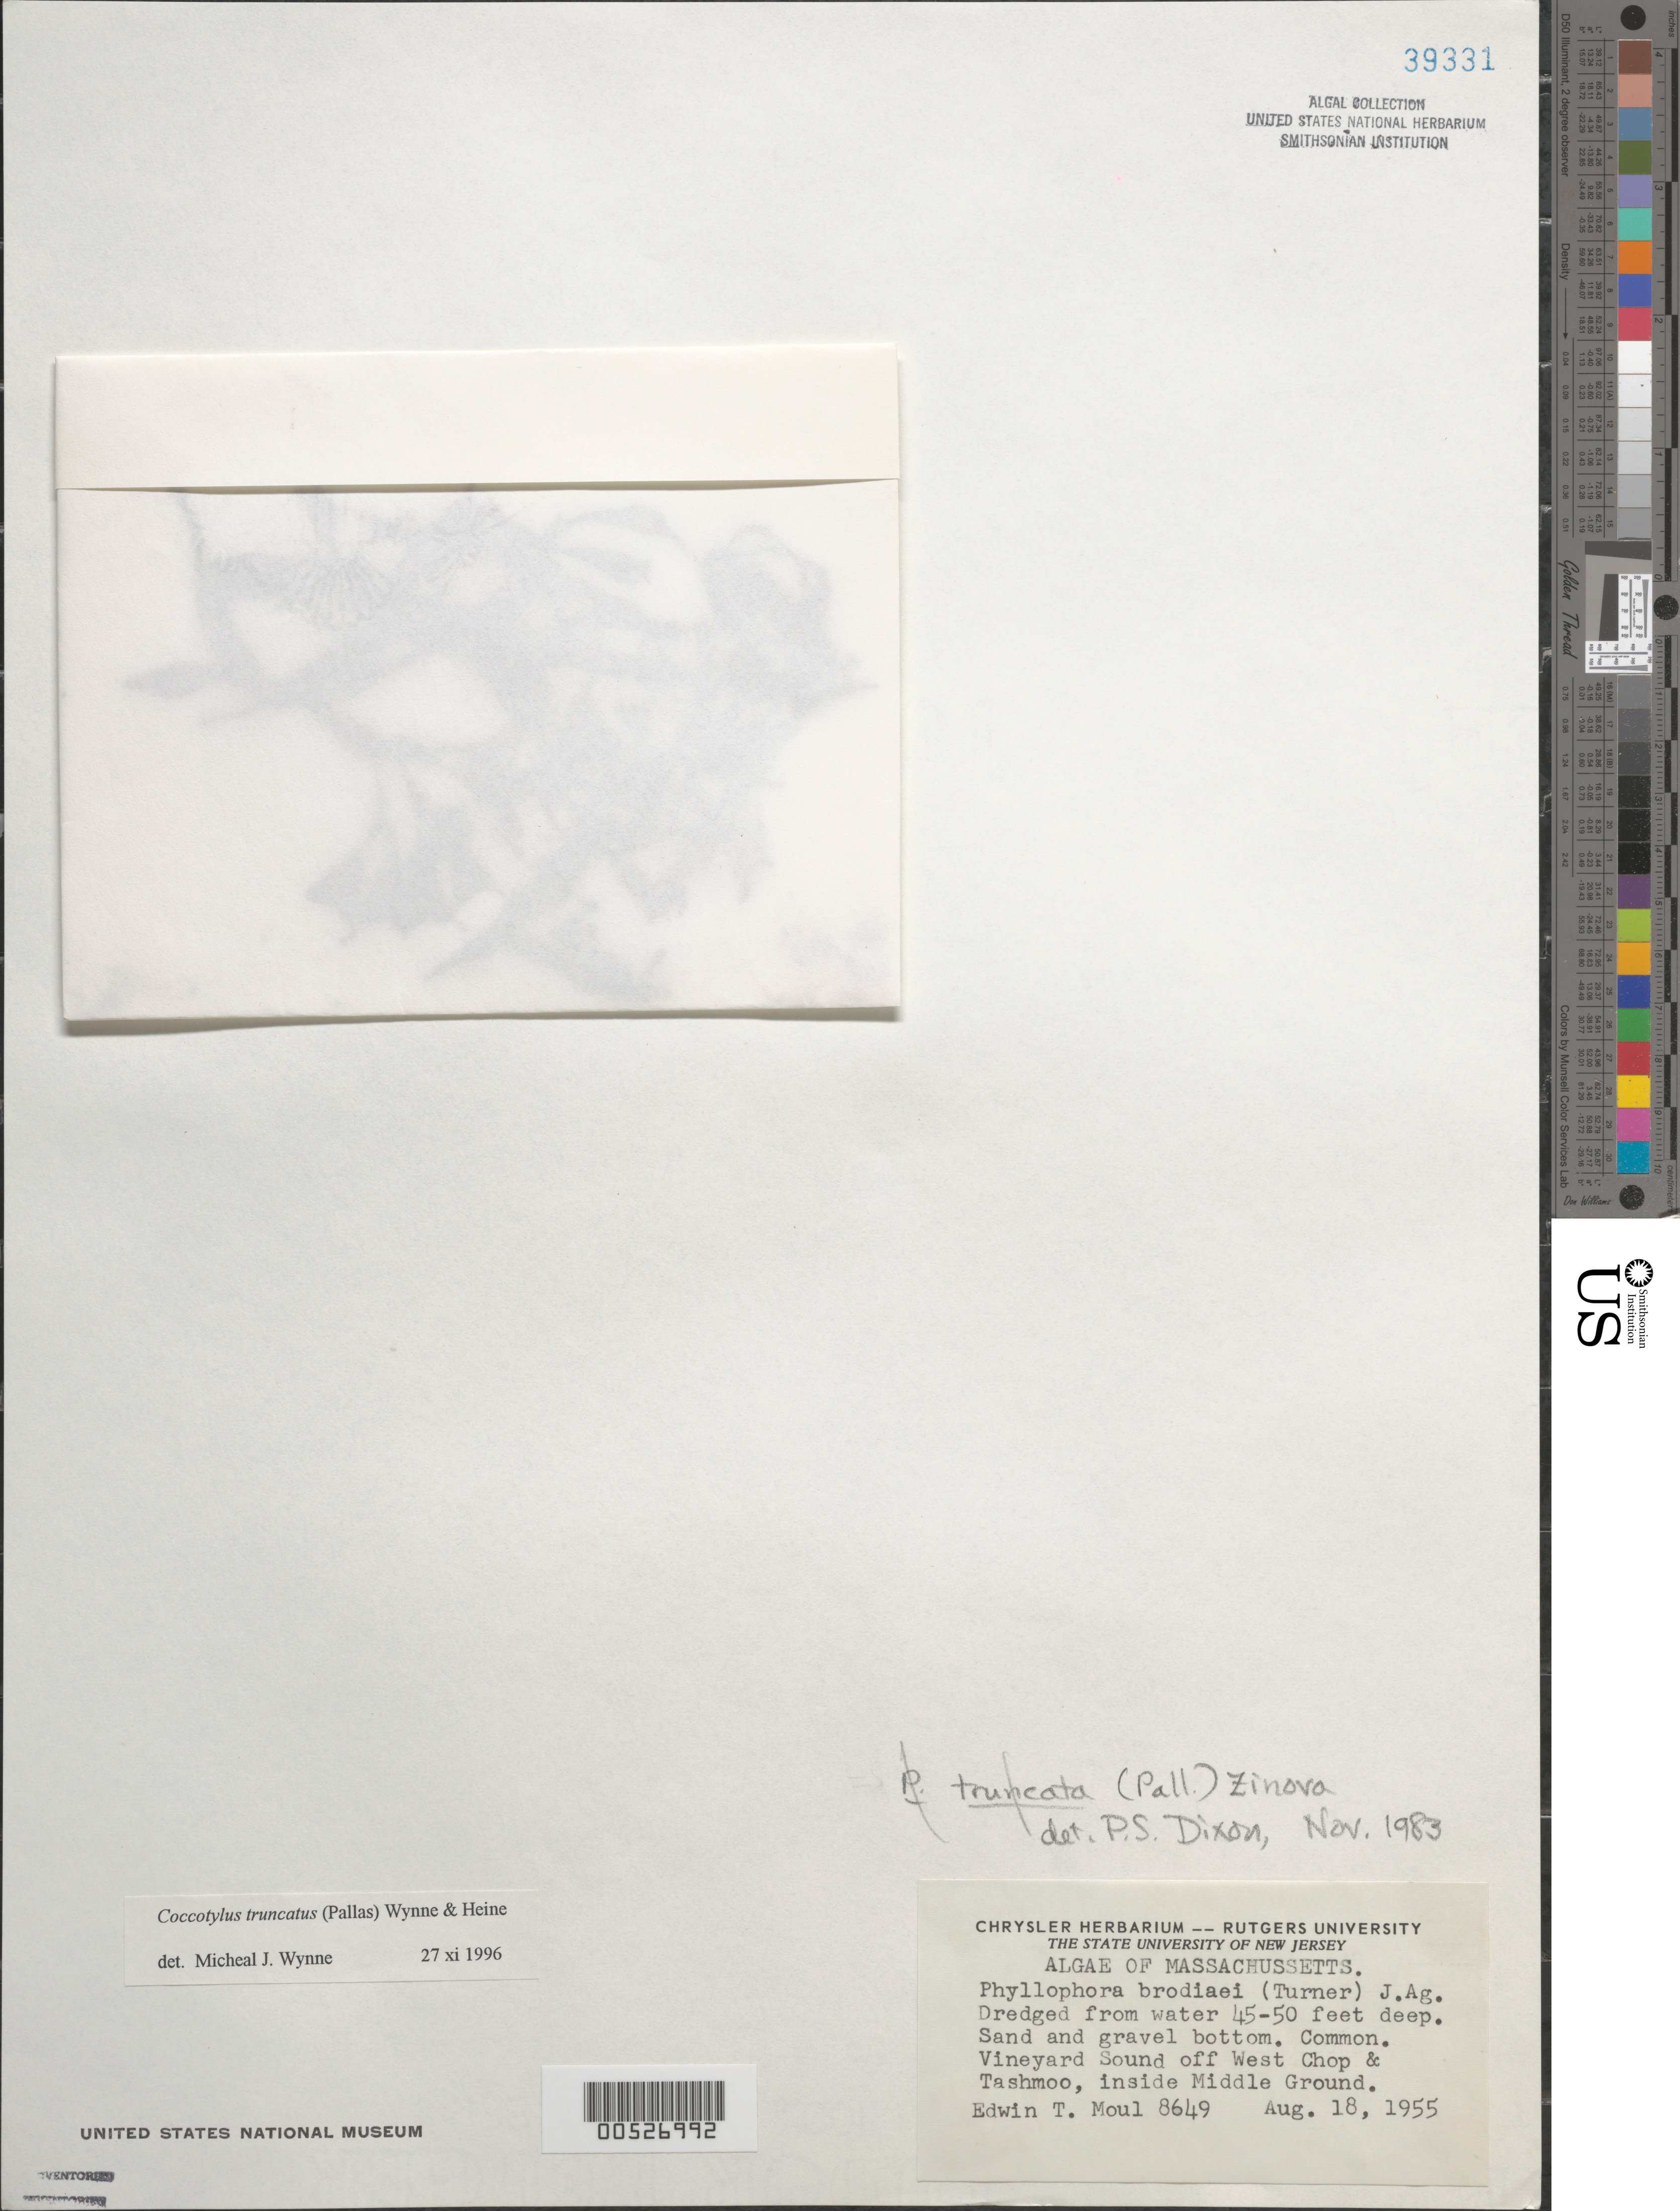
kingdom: Plantae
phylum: Rhodophyta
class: Florideophyceae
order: Gigartinales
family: Phyllophoraceae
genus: Coccotylus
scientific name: Coccotylus truncatus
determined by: Wynne, M. J.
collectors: E. T. Moul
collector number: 8649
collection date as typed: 18 Aug 1955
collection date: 1955-08-18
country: United States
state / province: Massachusetts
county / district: Dukes County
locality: Vineyard Sound, Middle Ground, off West Chop and Tashmoo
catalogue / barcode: US 39331